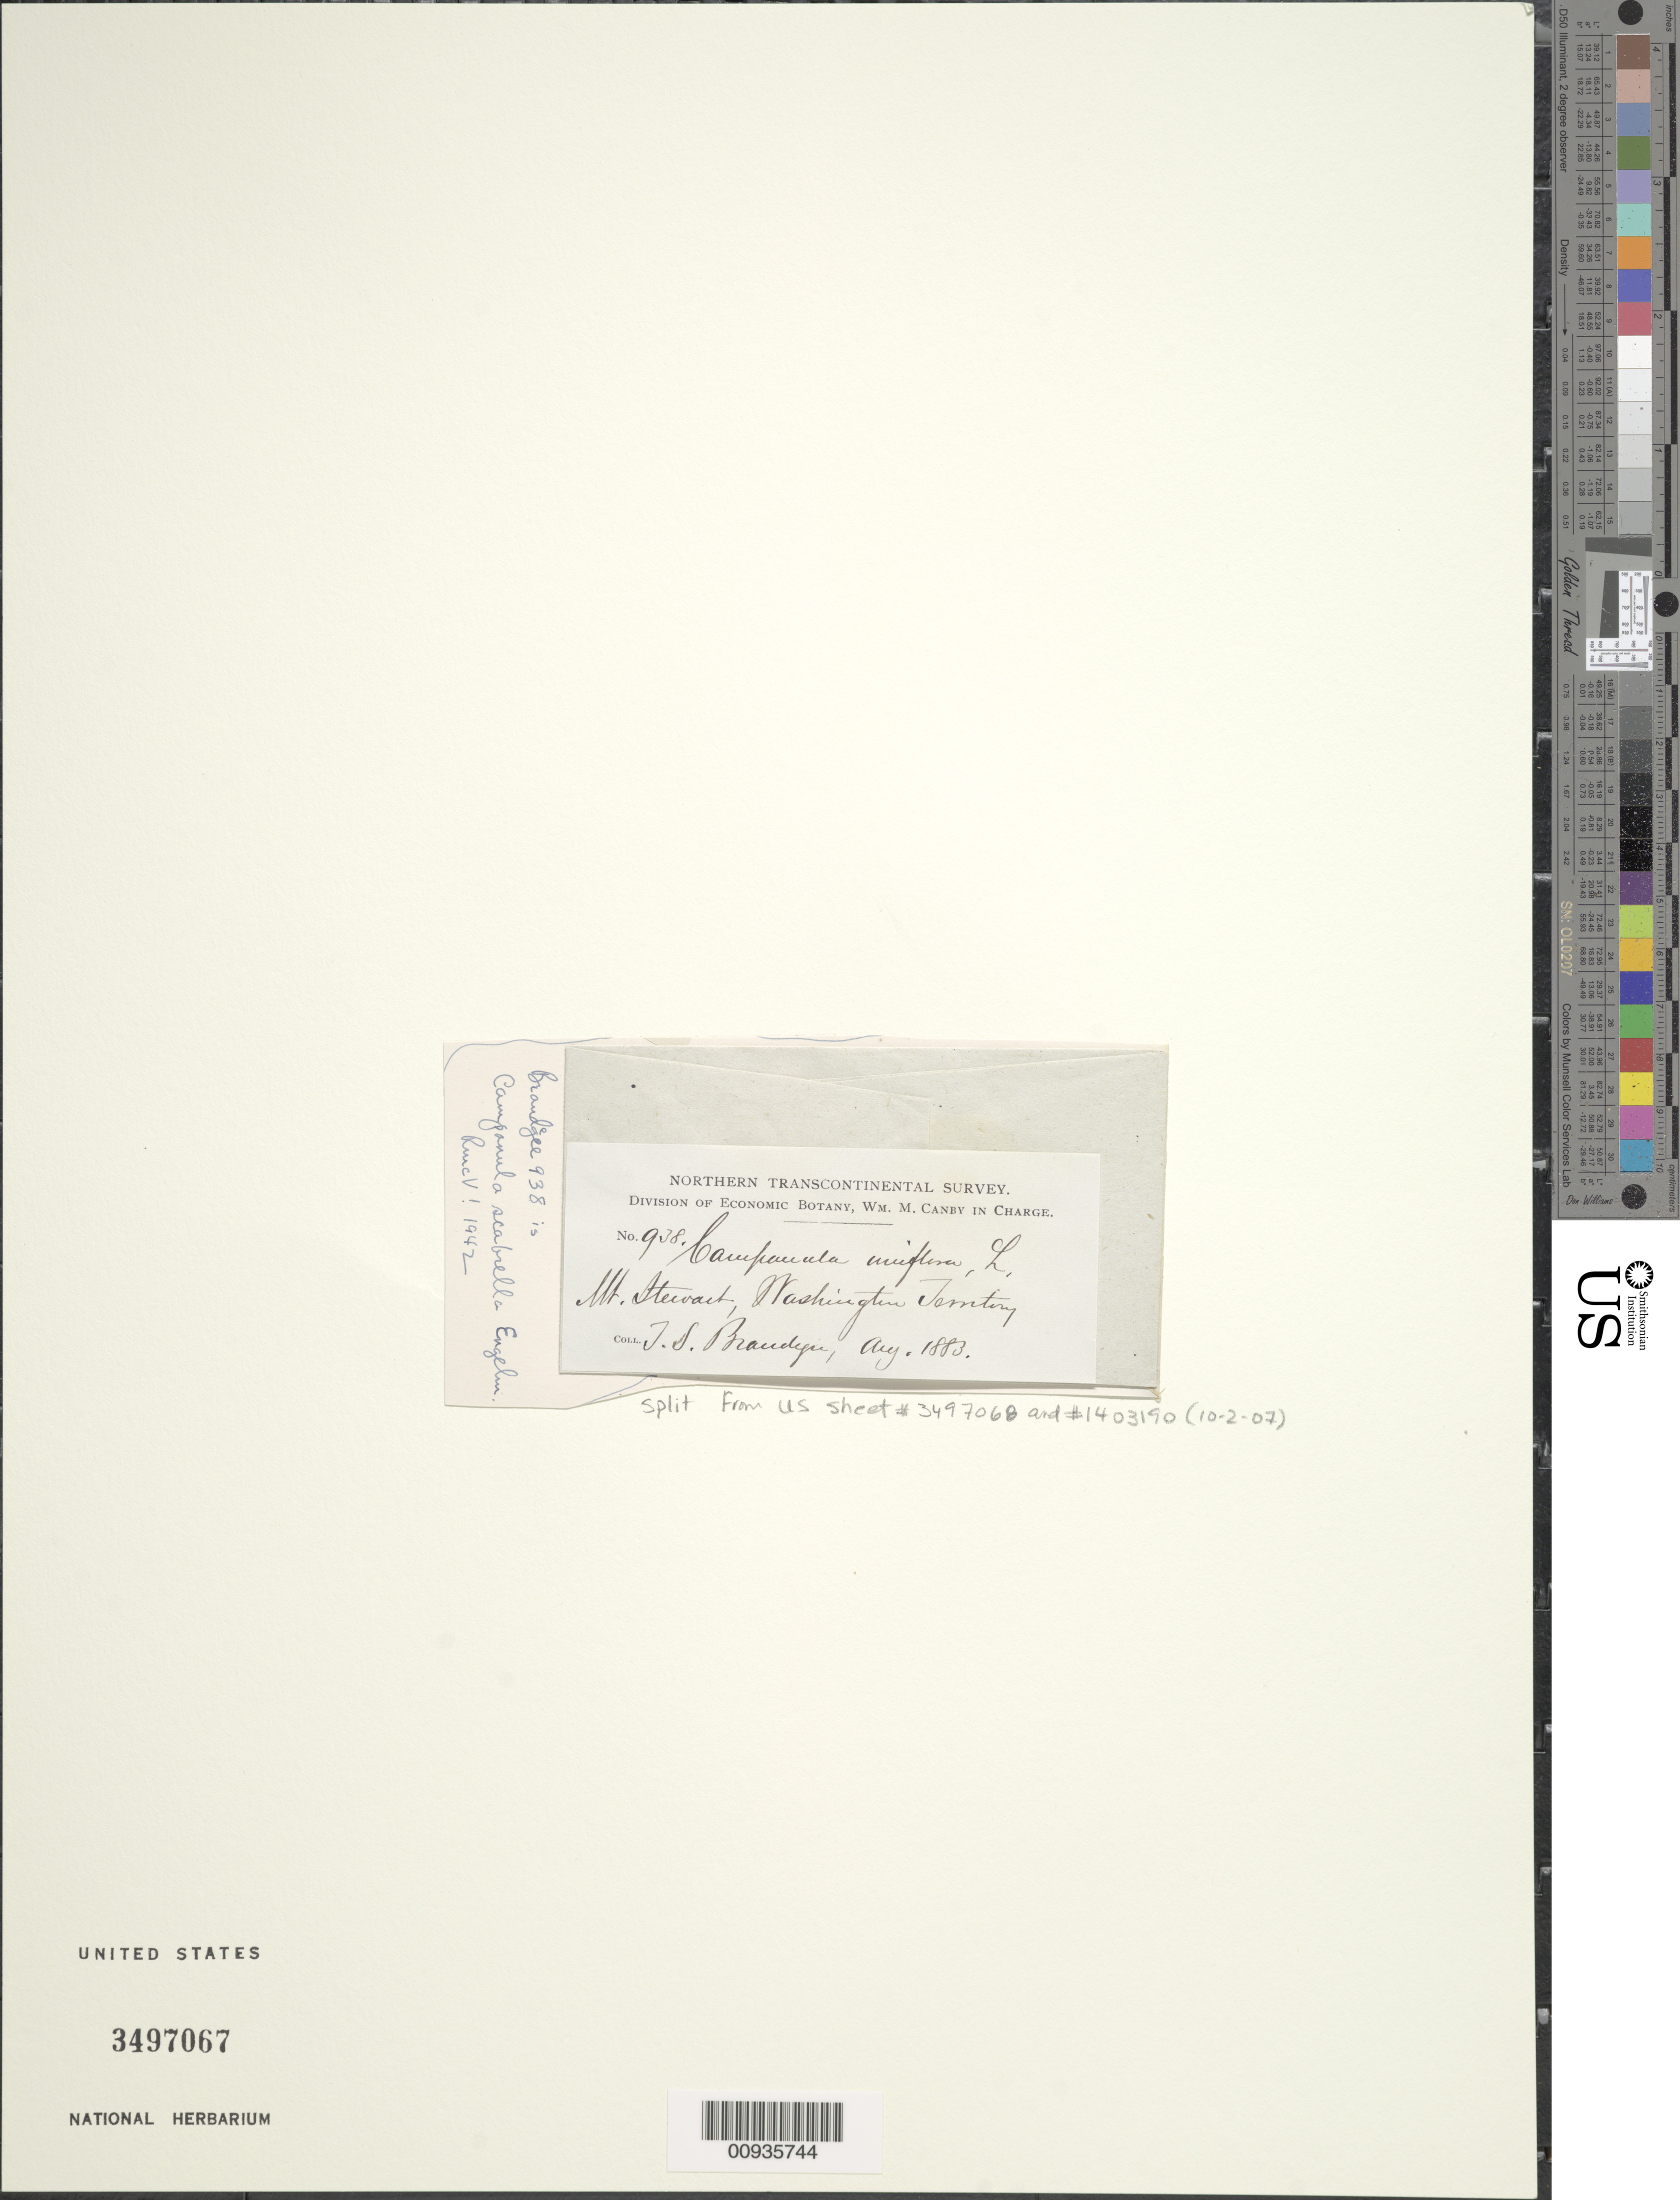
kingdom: Plantae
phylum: Tracheophyta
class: Magnoliopsida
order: Asterales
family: Campanulaceae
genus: Campanula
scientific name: Campanula uniflora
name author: L.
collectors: J. S. Brandegee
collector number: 938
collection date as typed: Aug. 1883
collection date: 1883-08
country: United States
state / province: Washington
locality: Mount Stewart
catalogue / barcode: US 3497067